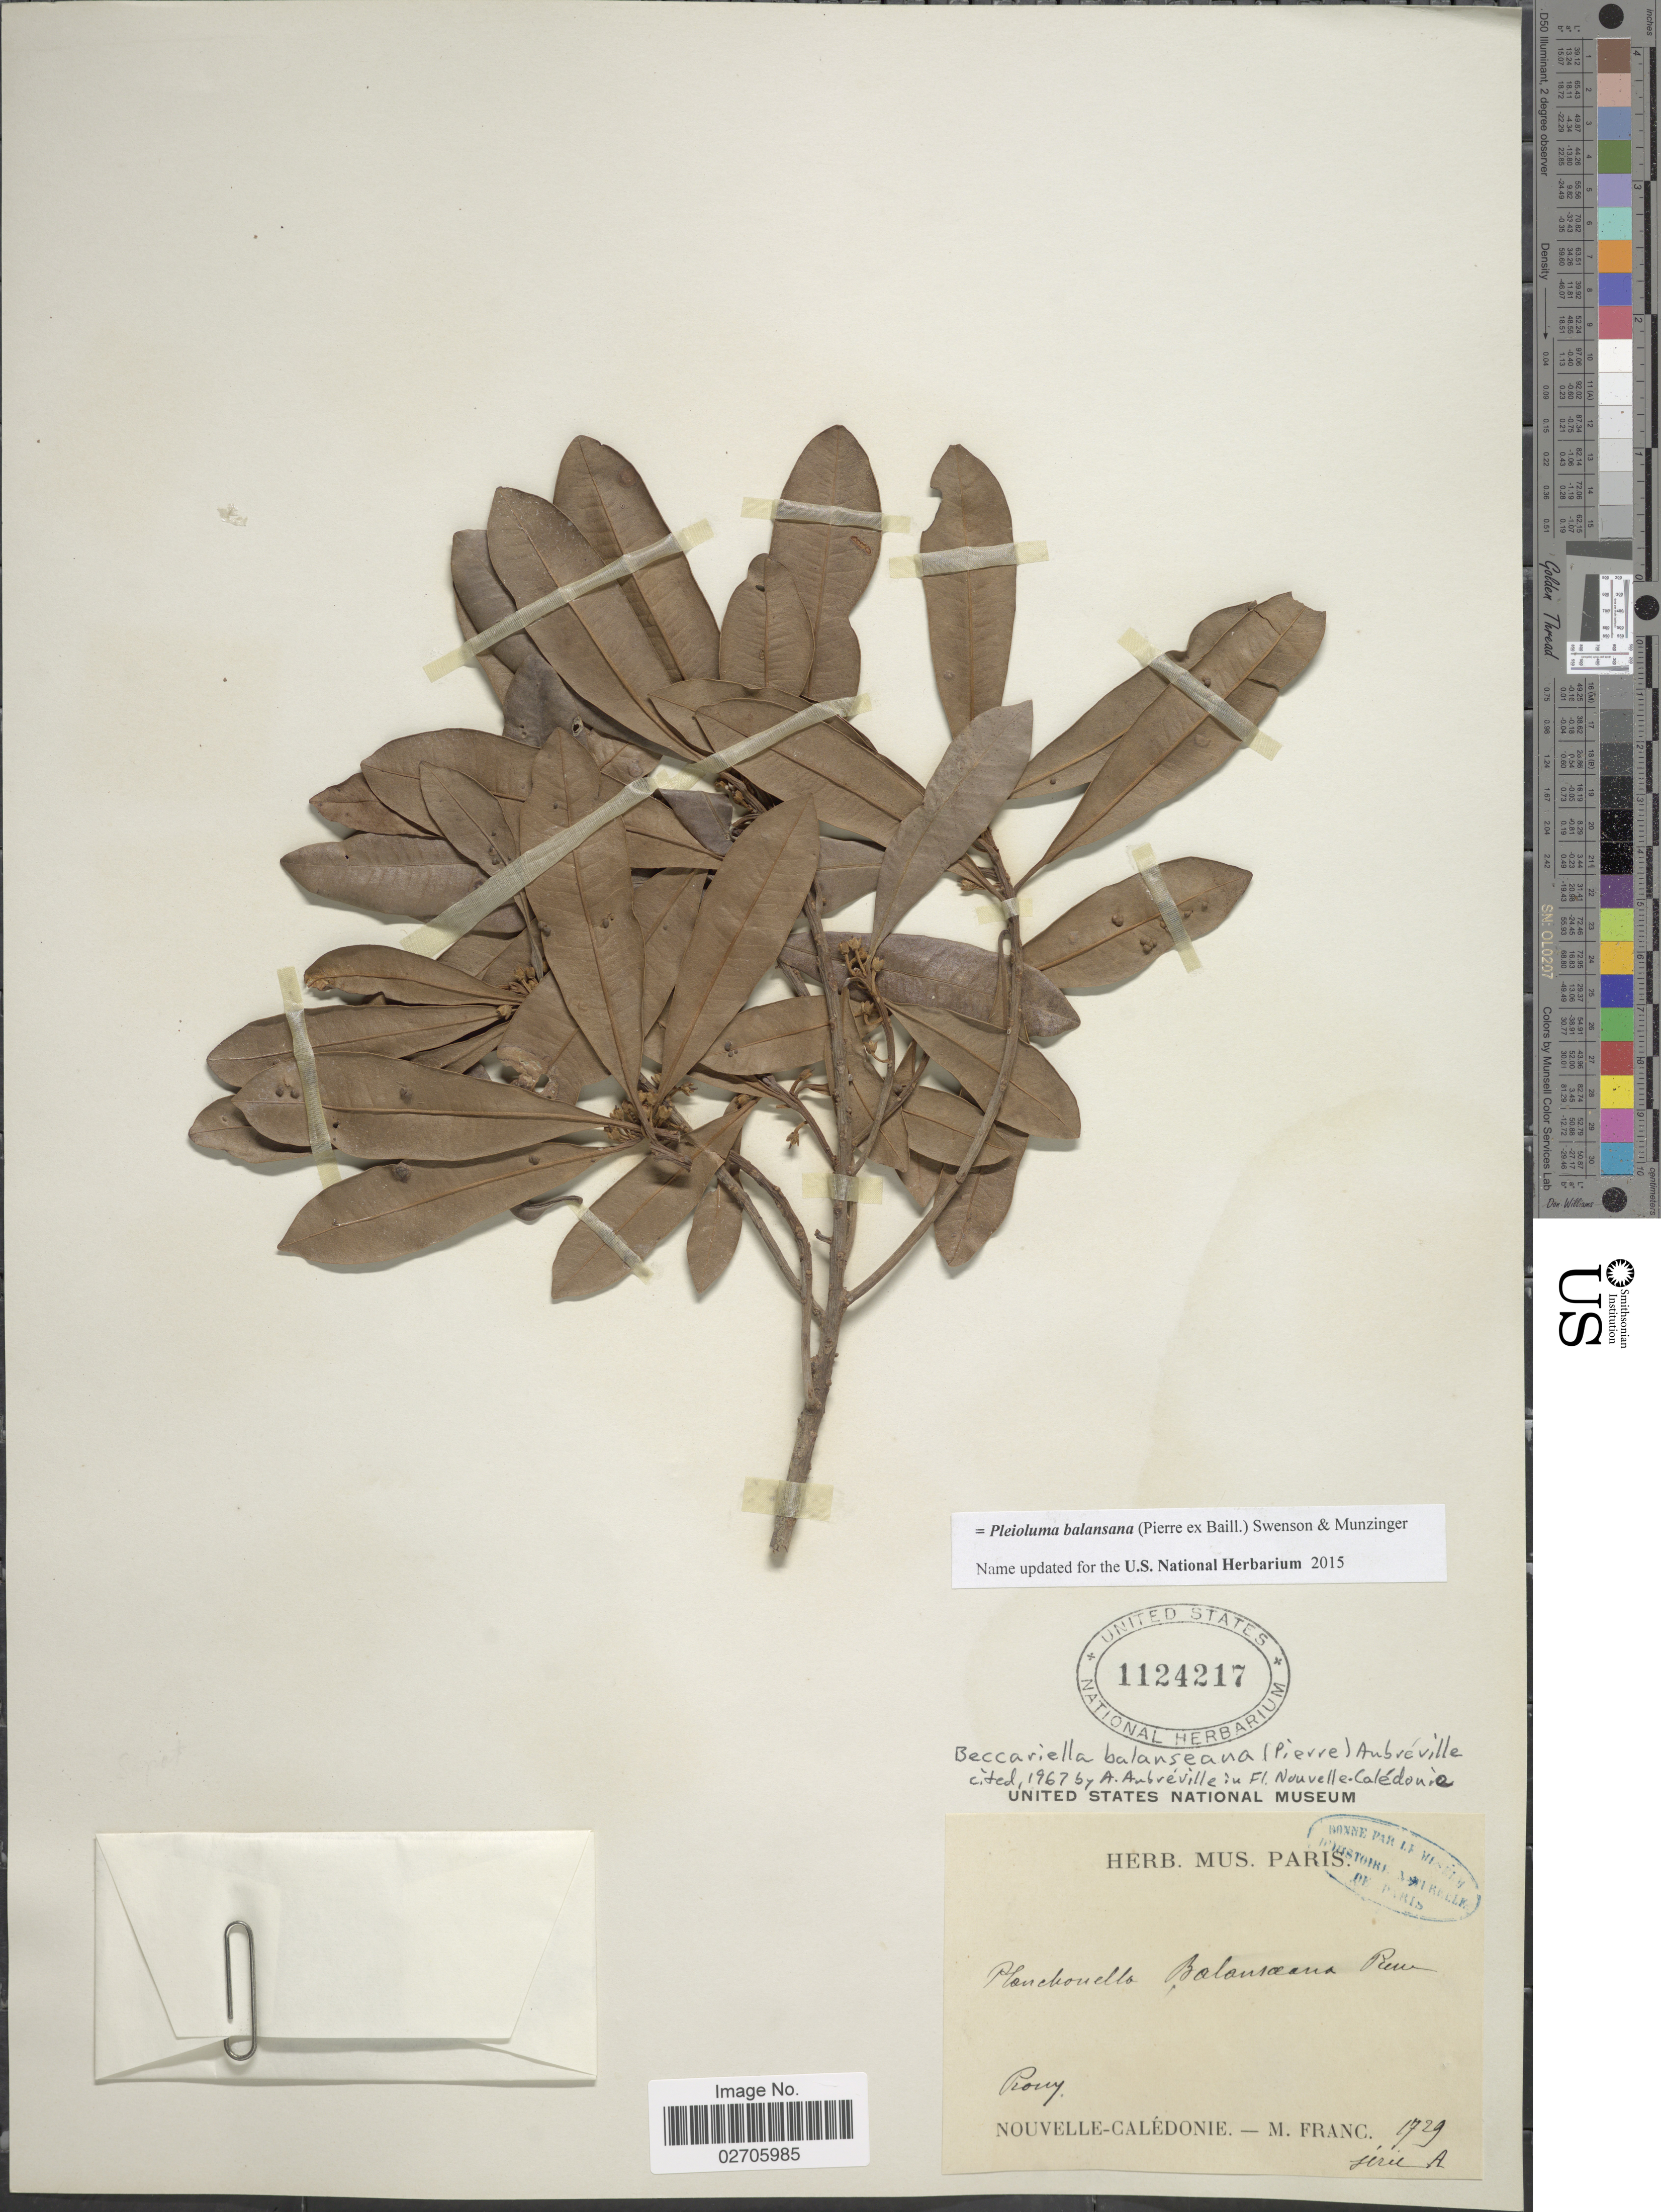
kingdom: Plantae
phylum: Tracheophyta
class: Magnoliopsida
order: Ericales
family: Sapotaceae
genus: Pleioluma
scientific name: Pleioluma balansana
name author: (Baill.) Swenson & Munzinger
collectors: M. Franc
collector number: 1729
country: New Caledonia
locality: Prony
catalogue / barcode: US 1124217